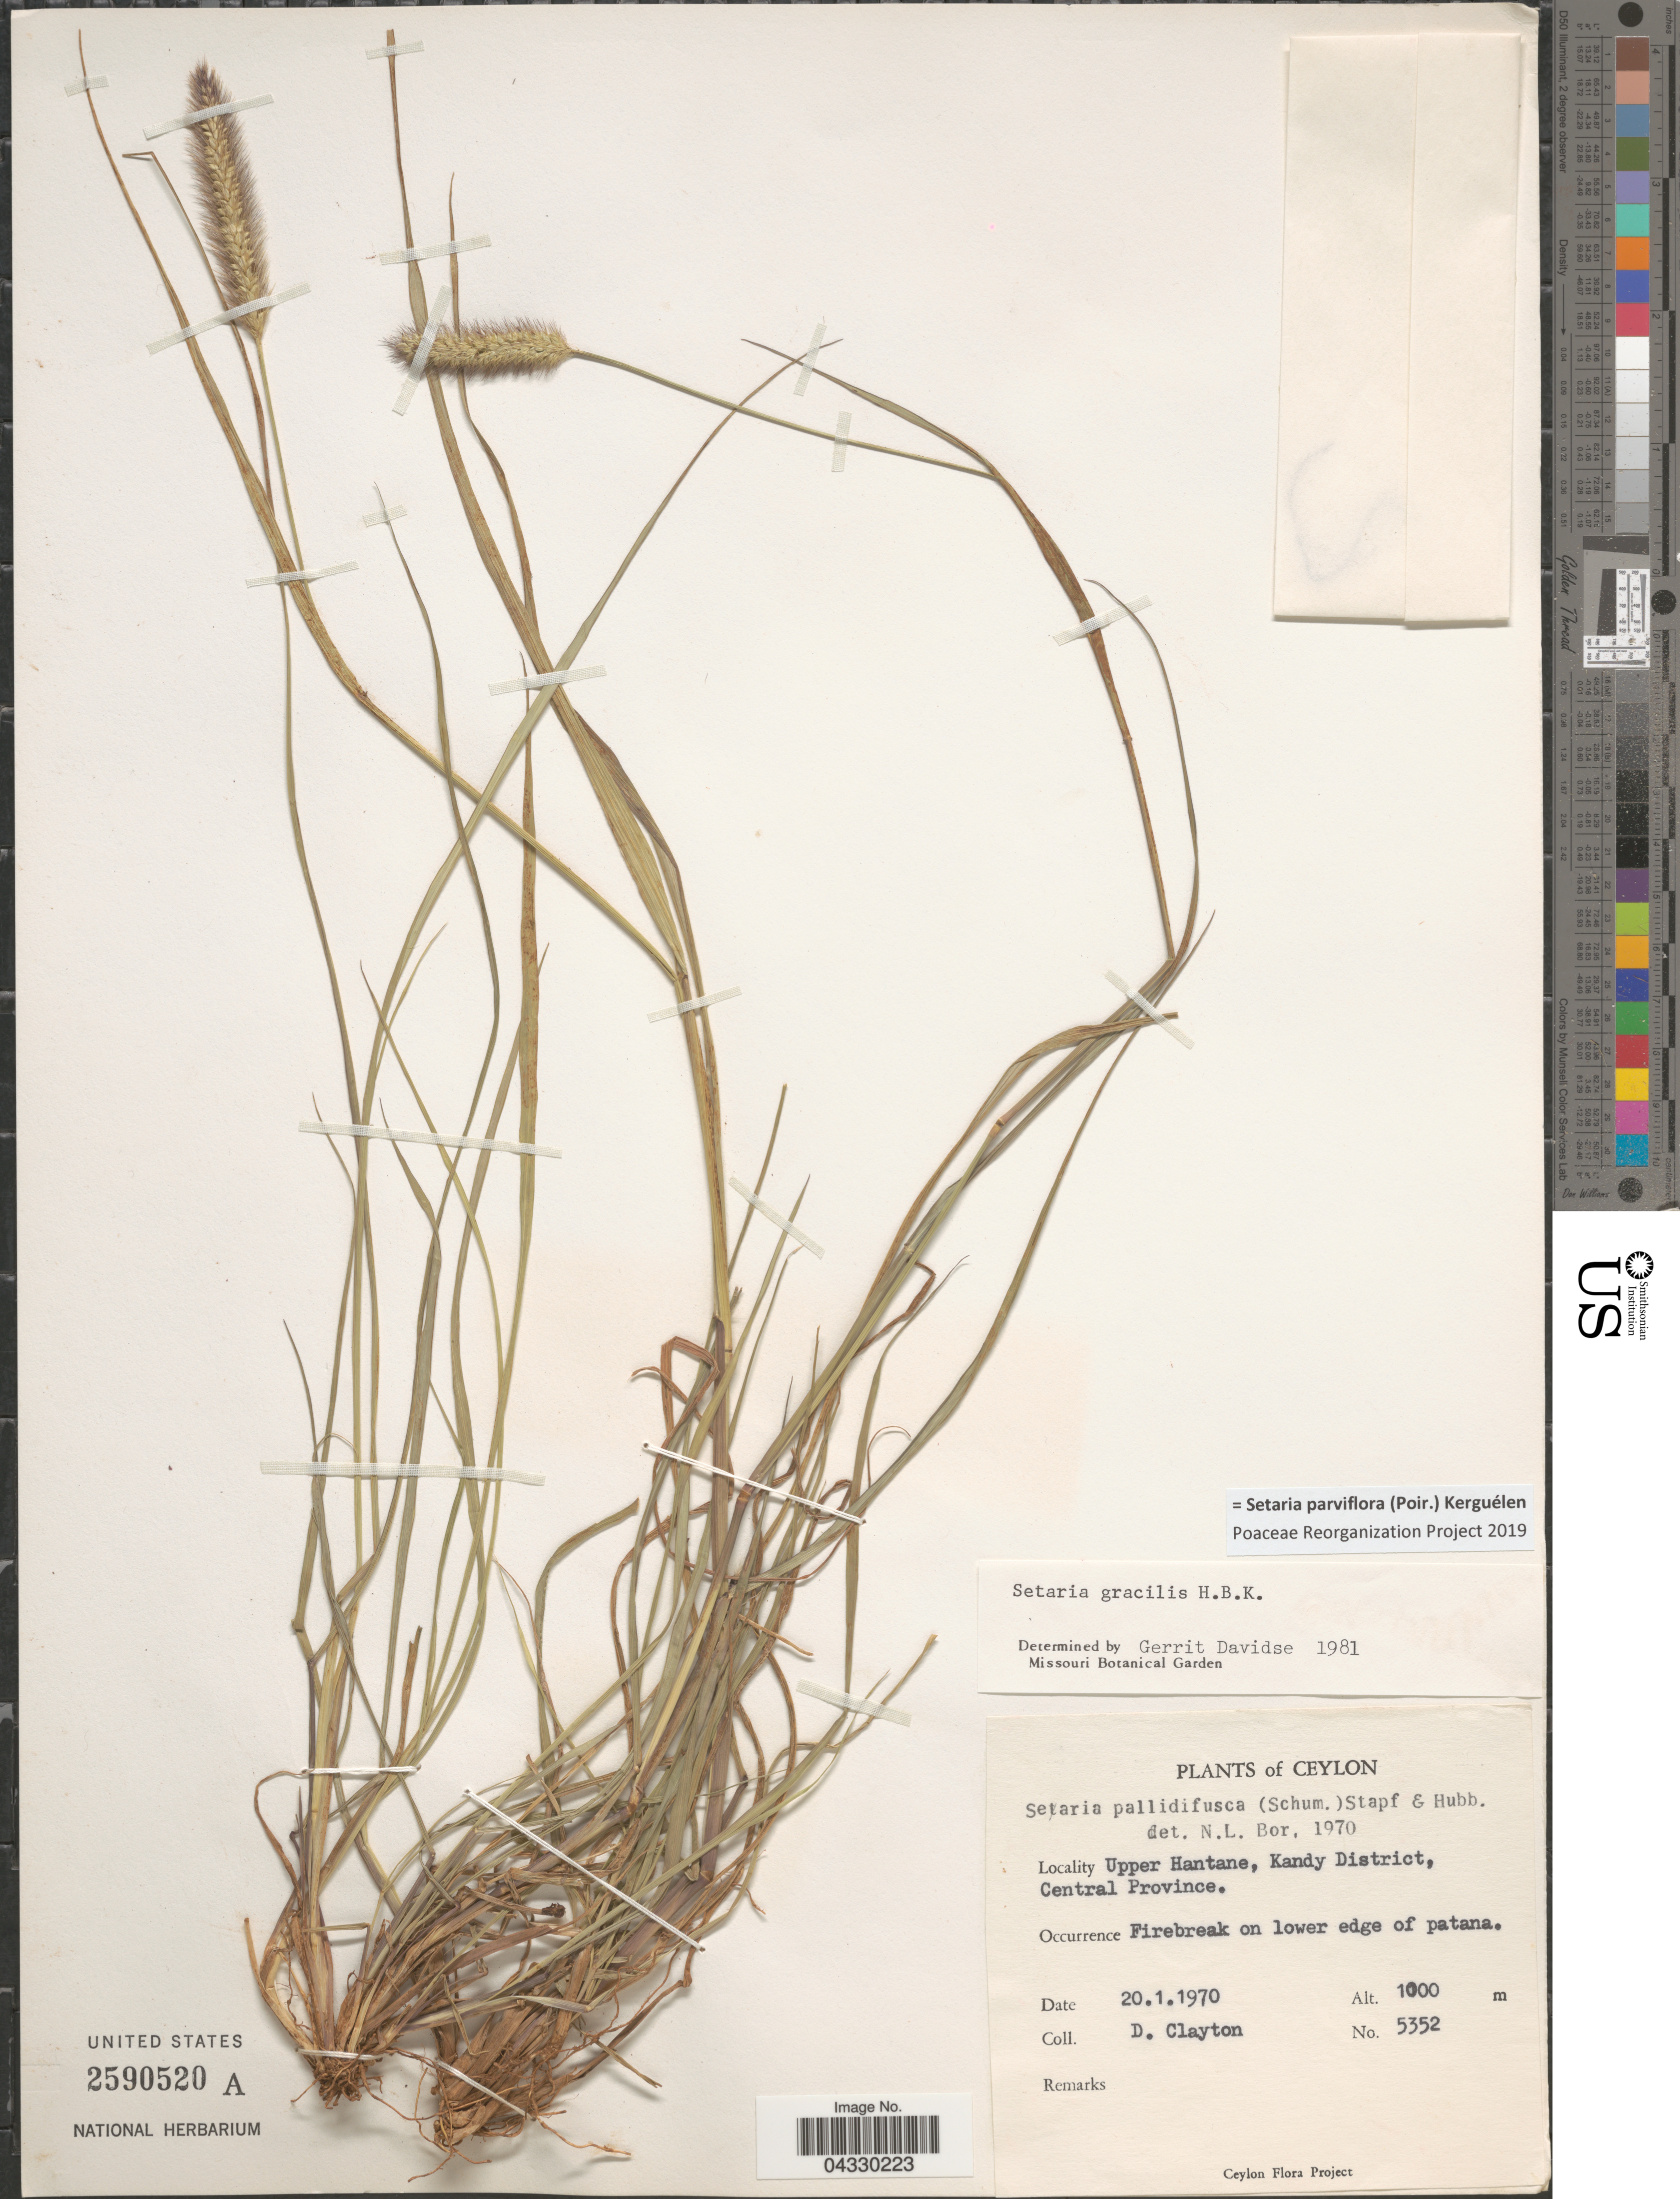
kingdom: Plantae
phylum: Tracheophyta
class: Liliopsida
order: Poales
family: Poaceae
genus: Setaria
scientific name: Setaria parviflora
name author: (Poir.) Kerguélen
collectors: D. Clayton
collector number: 5352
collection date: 1970-01-20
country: Sri Lanka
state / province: Central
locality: Ceylon. Upper Hantane, Kandy District.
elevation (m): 1000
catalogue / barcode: US 2590520A